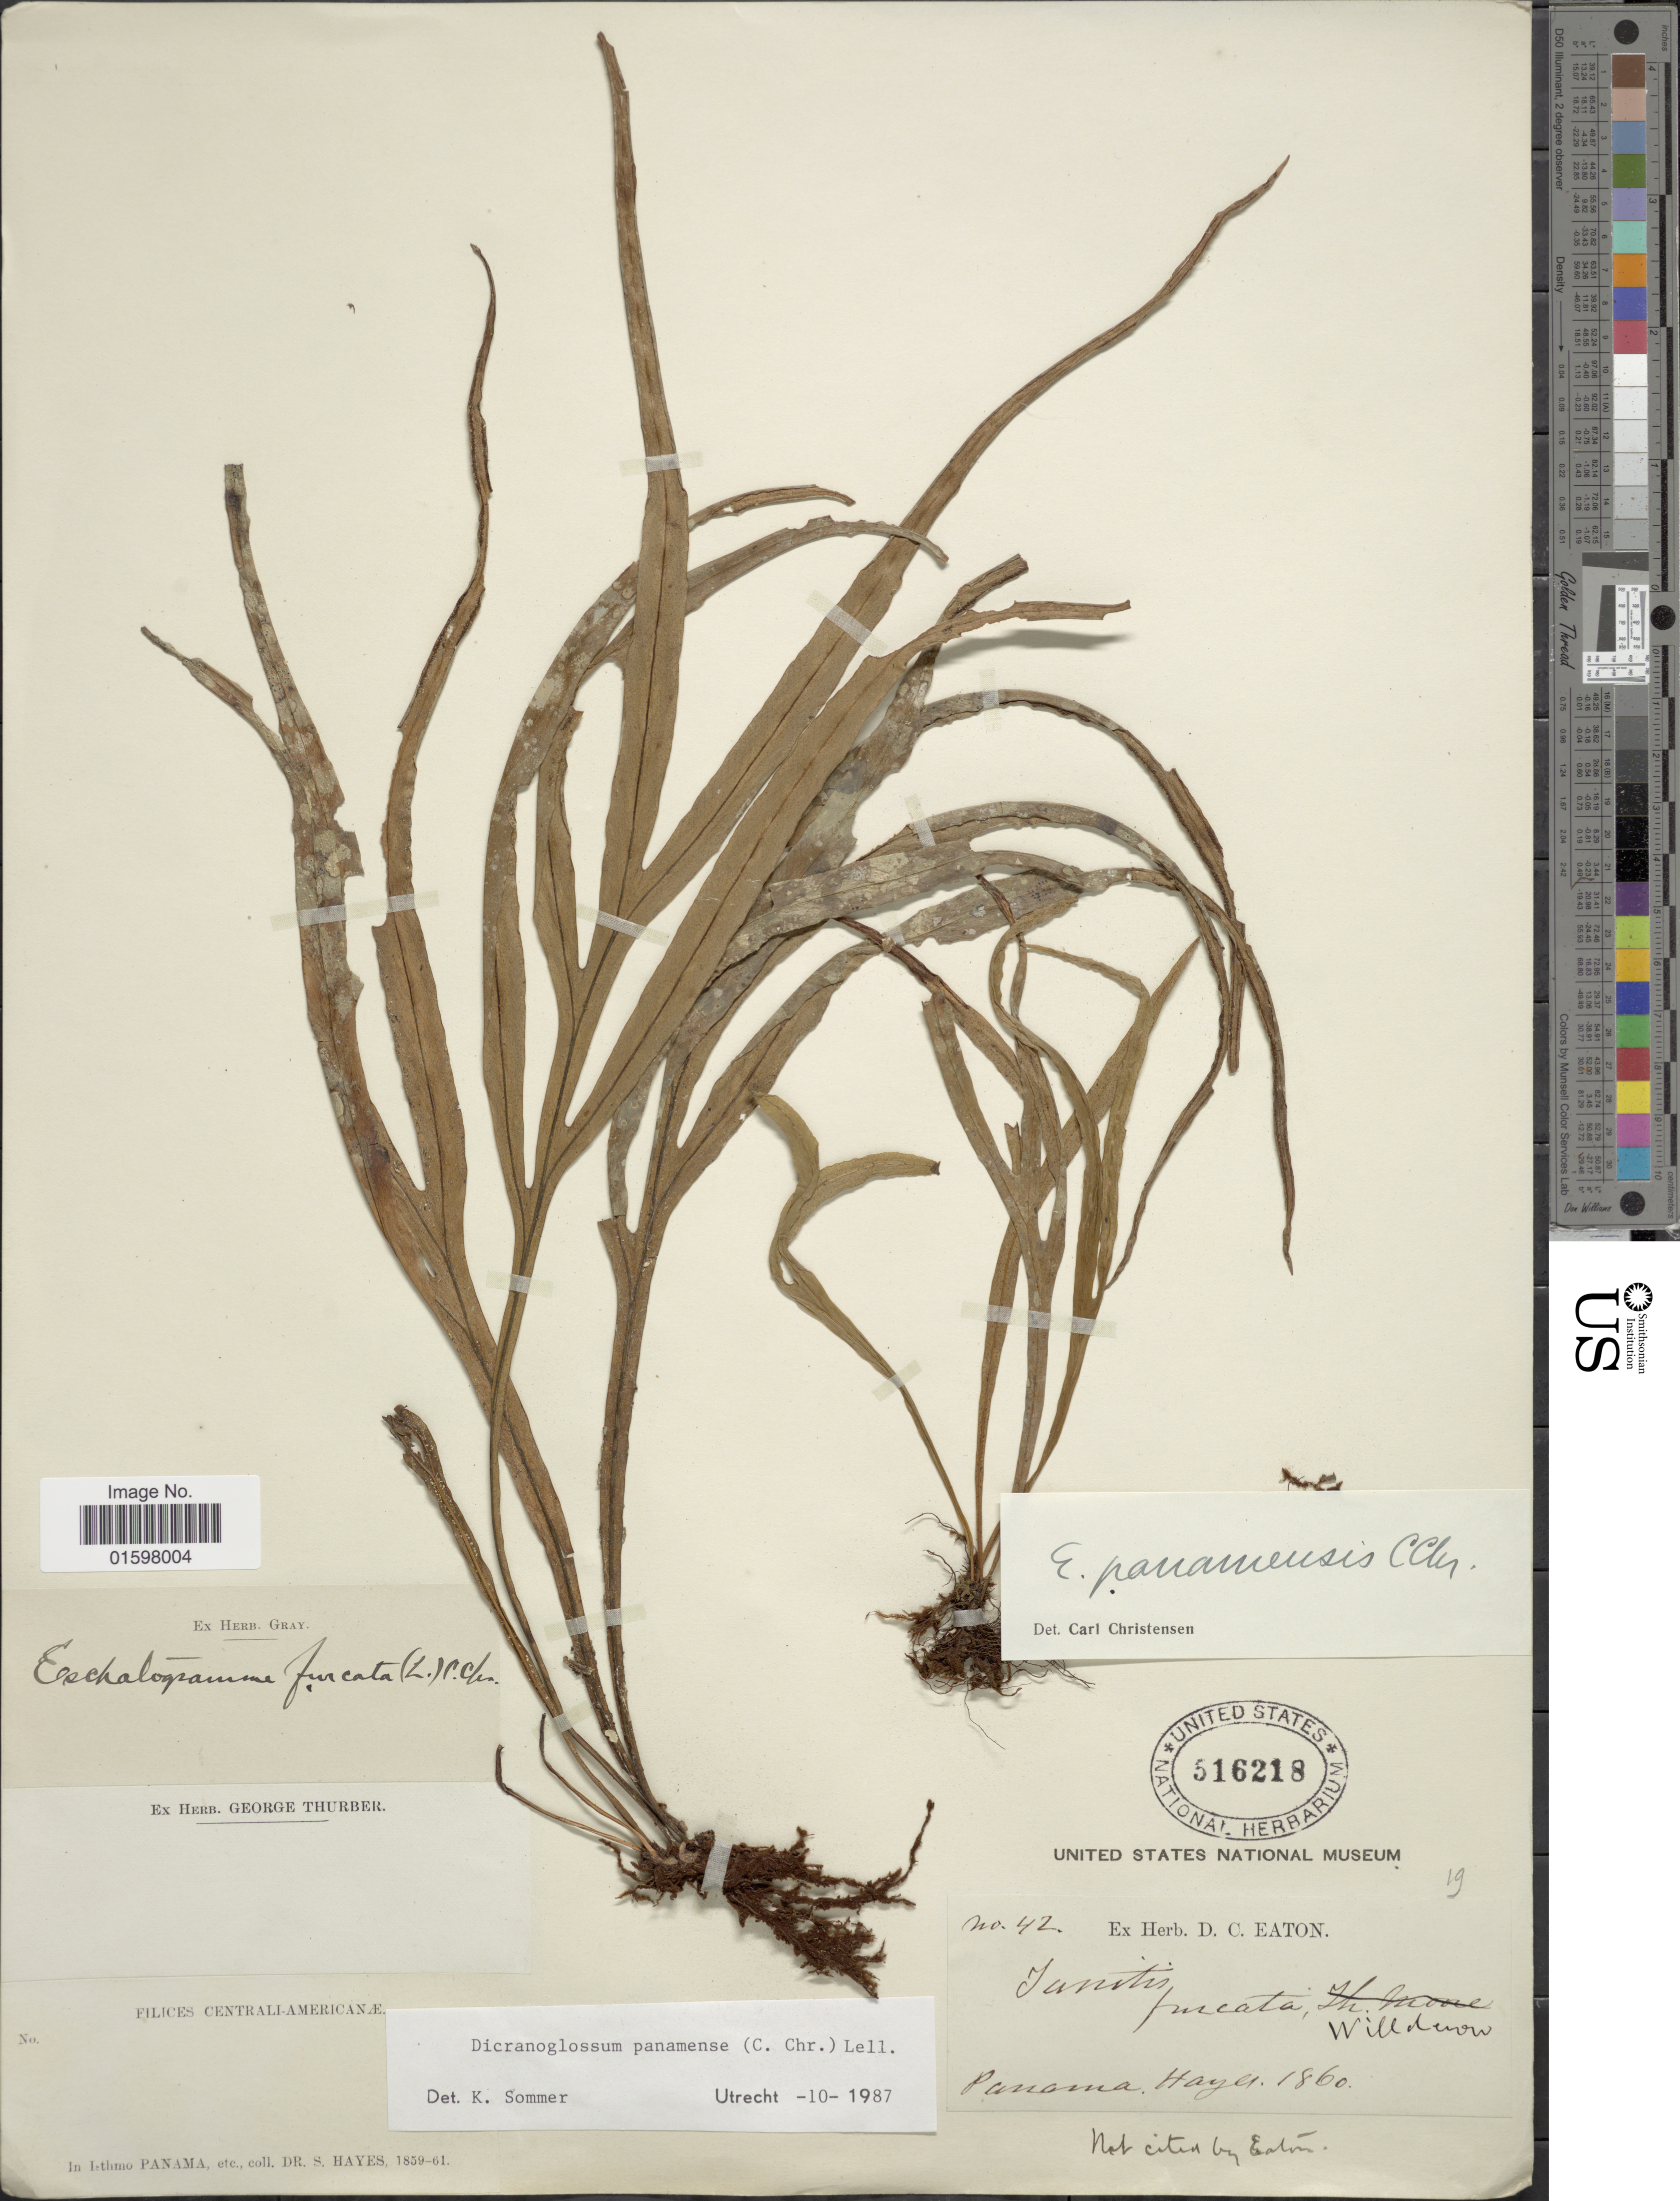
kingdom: Plantae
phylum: Tracheophyta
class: Polypodiopsida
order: Polypodiales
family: Polypodiaceae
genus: Pleopeltis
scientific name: Pleopeltis panamensis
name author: (Weath.) Pic. Serm.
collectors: ex herb. D. C. Eaton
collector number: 42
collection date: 1860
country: Panama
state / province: Panamá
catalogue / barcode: US 516218